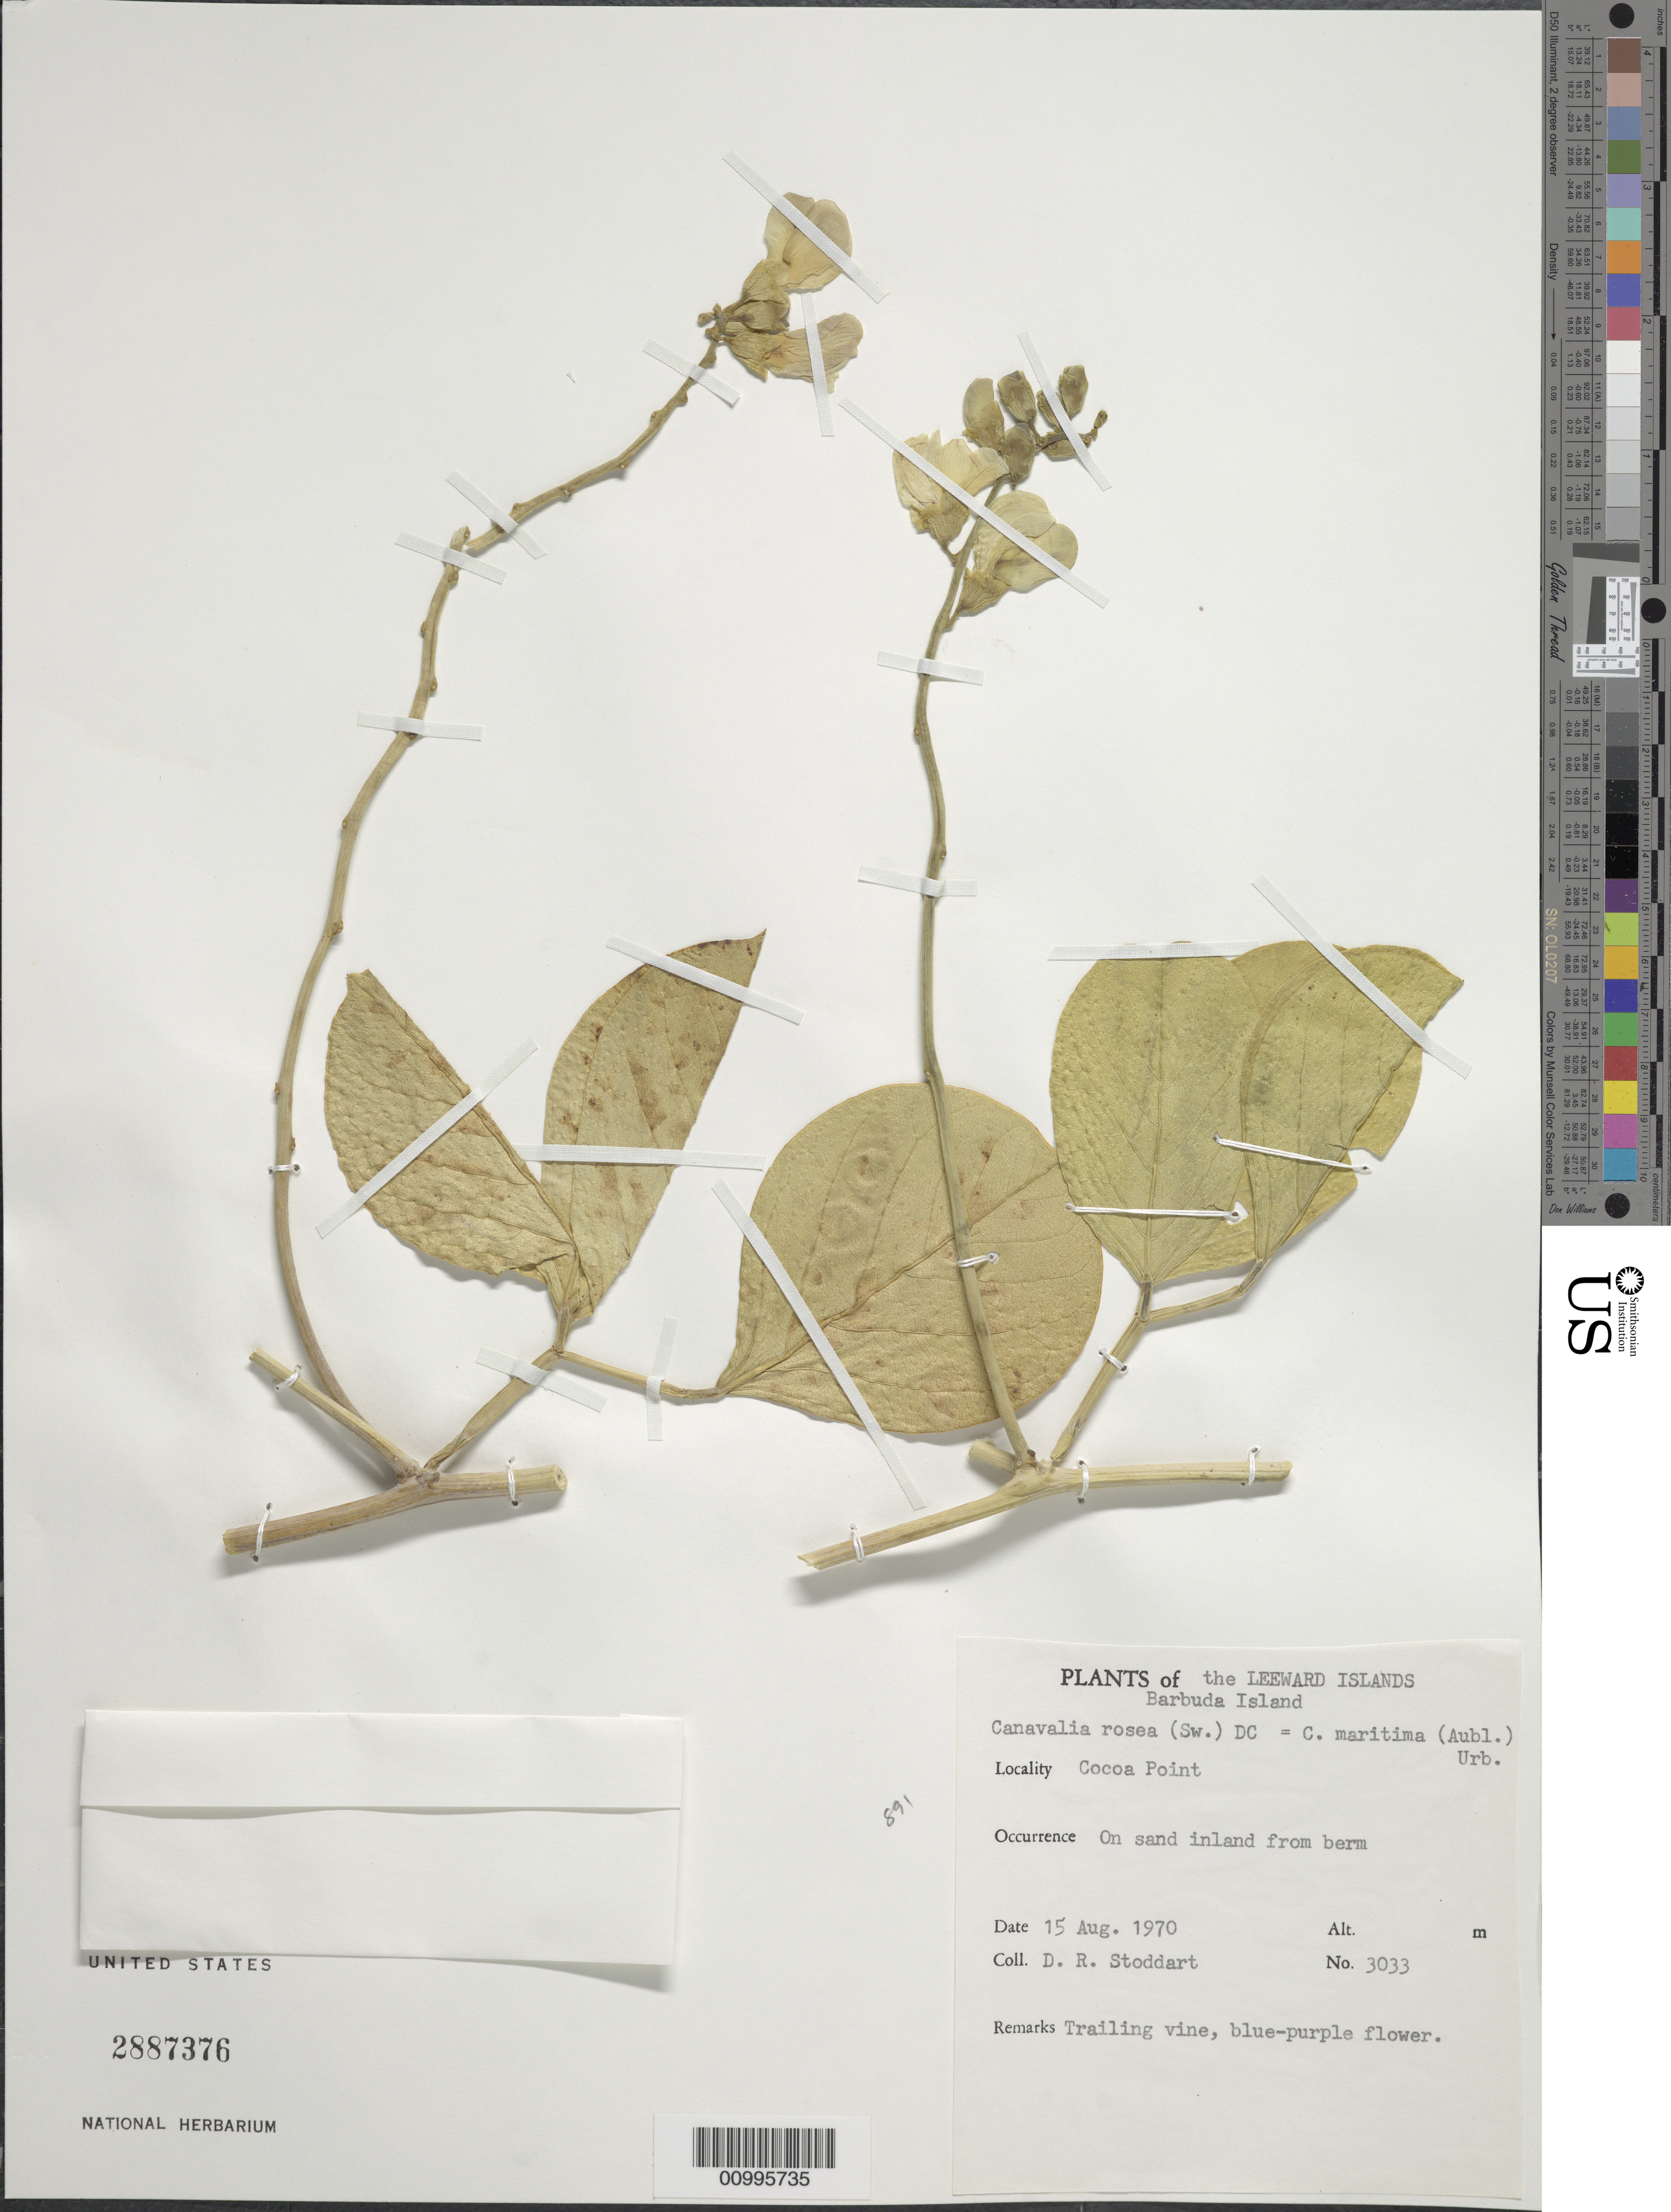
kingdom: Plantae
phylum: Tracheophyta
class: Magnoliopsida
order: Fabales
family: Fabaceae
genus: Canavalia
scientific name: Canavalia rosea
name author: (Sw.) DC.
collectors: D. R. Stoddart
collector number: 3033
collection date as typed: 15 Aug 1970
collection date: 1970-08-15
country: Antigua and Barbuda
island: Barbuda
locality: Leeward Islands. Cocoa Point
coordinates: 0 N, 0 E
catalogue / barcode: US 2887376